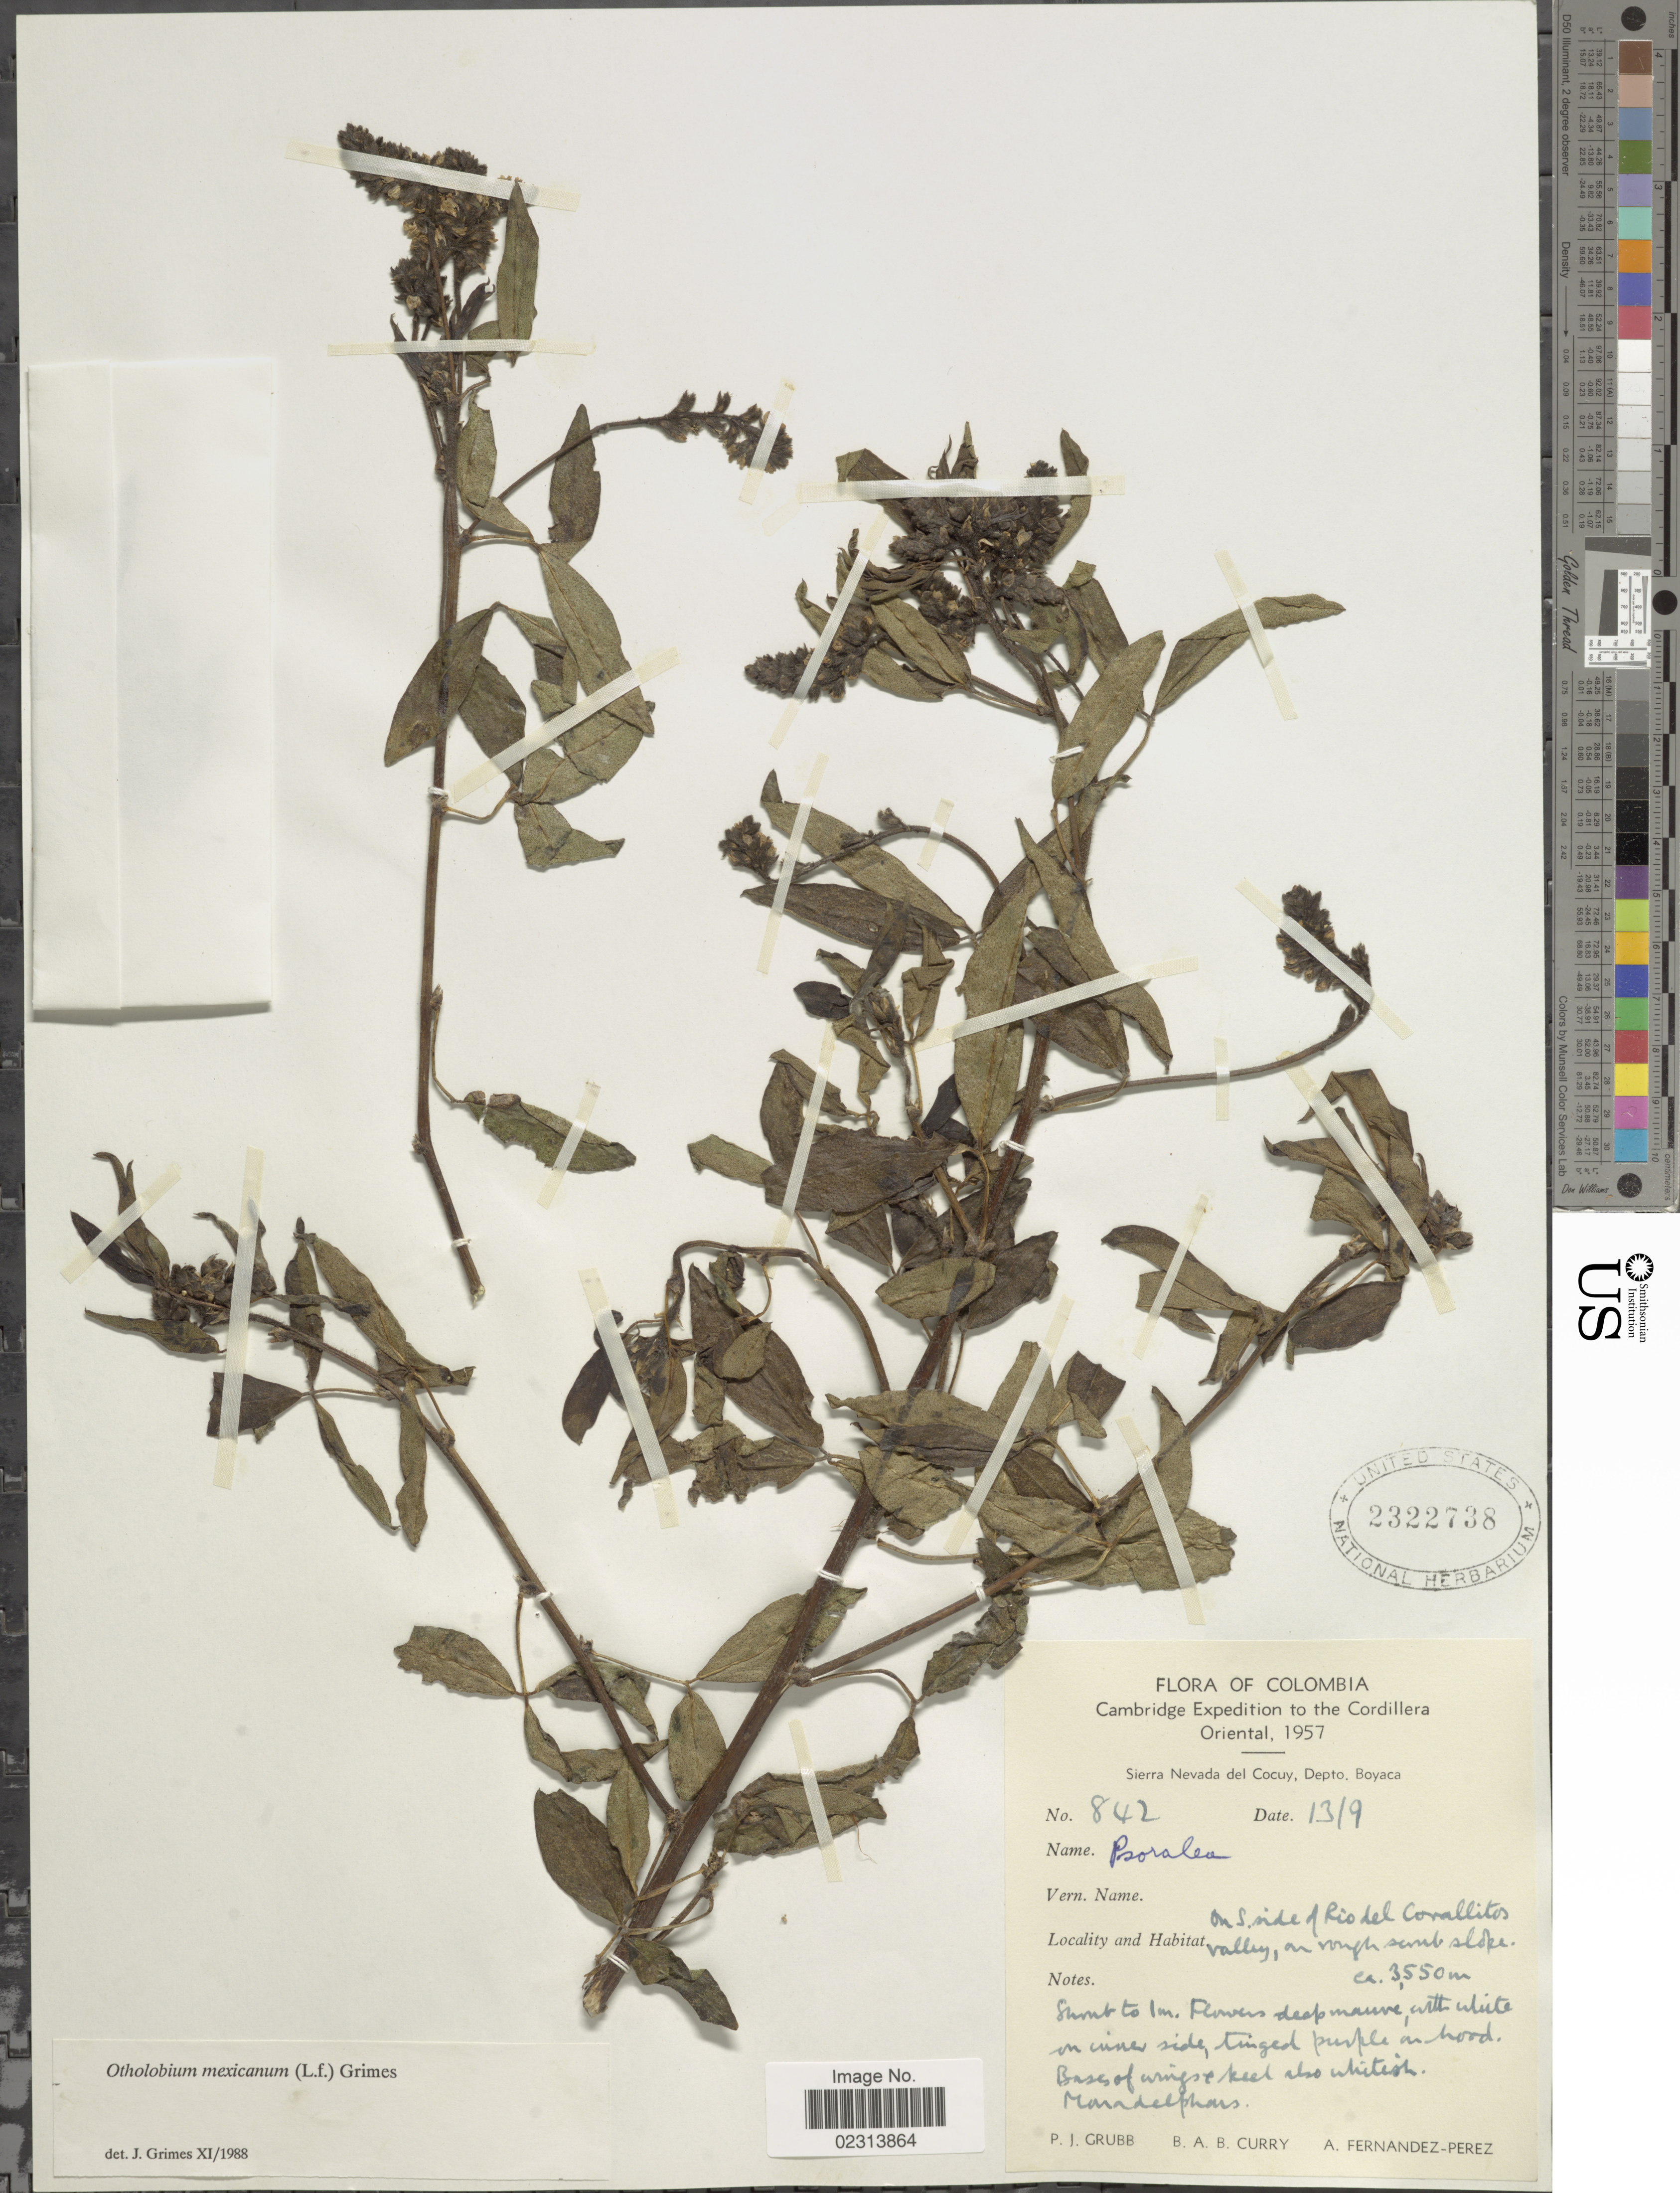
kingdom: Plantae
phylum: Tracheophyta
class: Magnoliopsida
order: Fabales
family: Fabaceae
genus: Otholobium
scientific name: Otholobium mexicanum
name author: (L. f.) J.W. Grimes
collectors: P. J. Grubb, B. Curry & A. Fernández-Pérez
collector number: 842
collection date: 1957-09-13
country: Colombia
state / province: Boyacá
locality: Sierra Nevada del Cocuy, Depto. Boyaca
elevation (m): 3550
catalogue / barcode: US 2322738